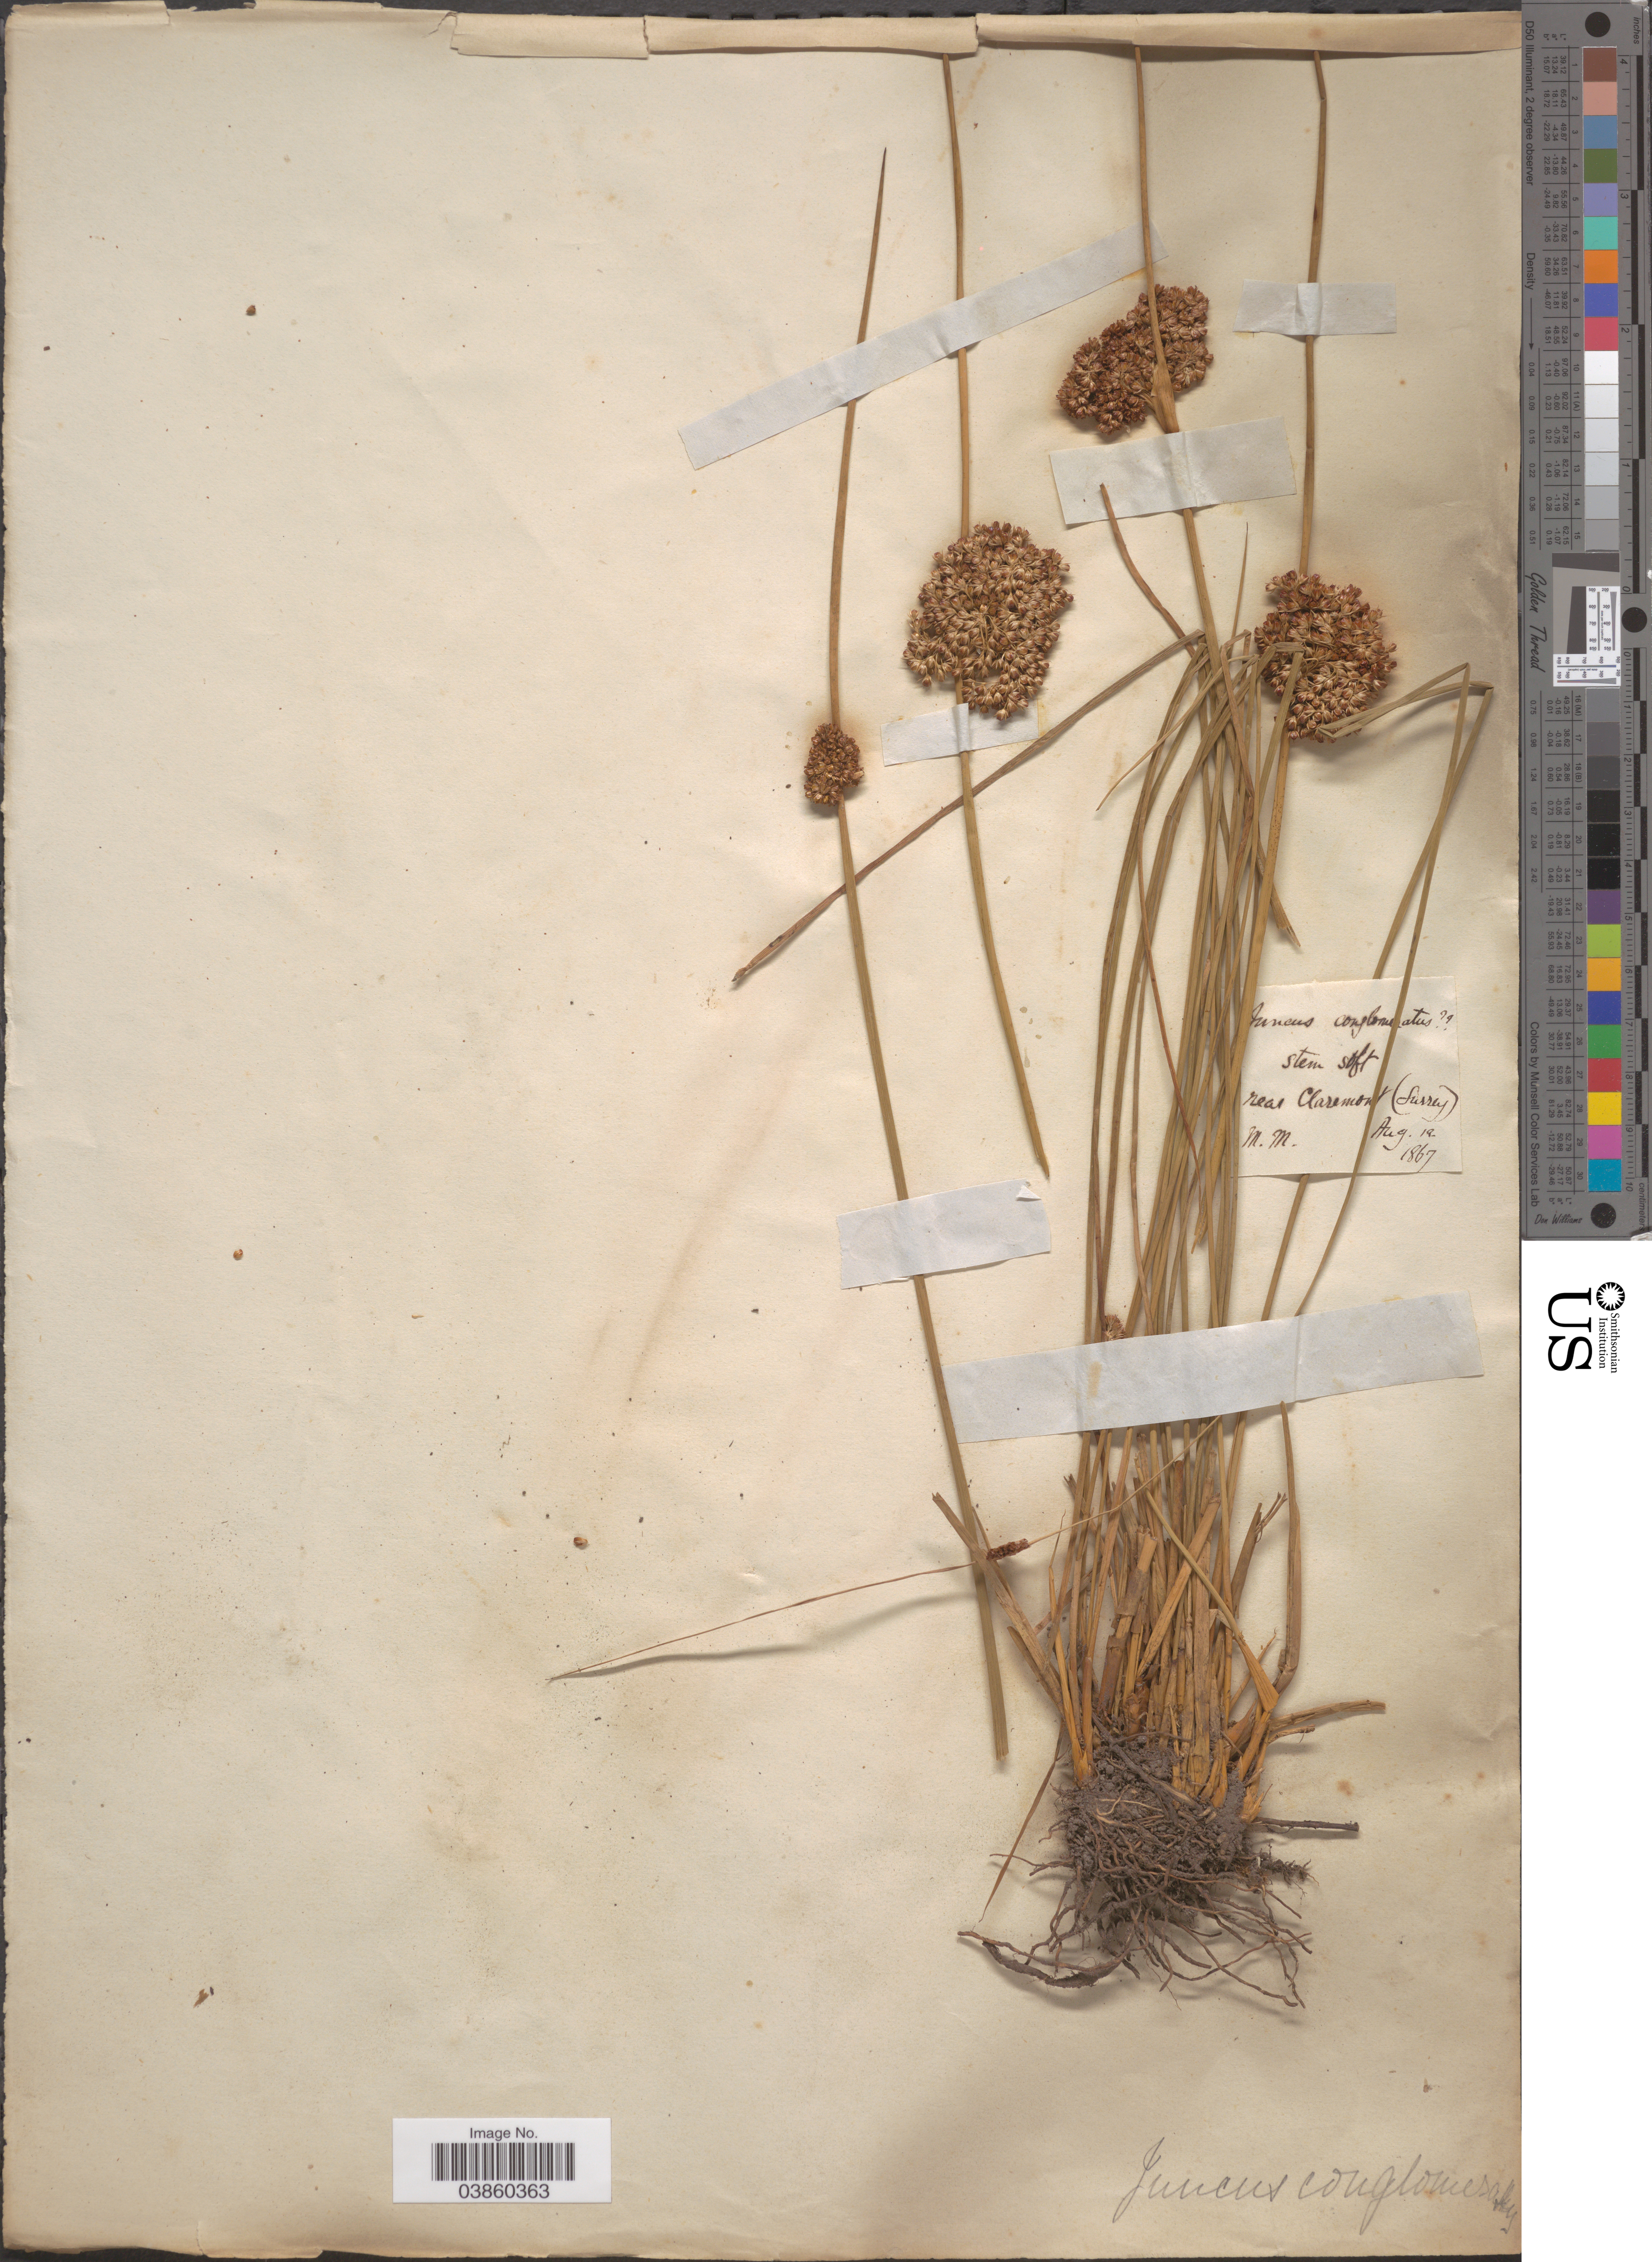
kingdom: Plantae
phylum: Tracheophyta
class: Liliopsida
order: Poales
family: Juncaceae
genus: Juncus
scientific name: Juncus effusus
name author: L.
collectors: M. M.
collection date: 1867-08-19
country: United Kingdom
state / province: England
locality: Near Claremont (Surrey).